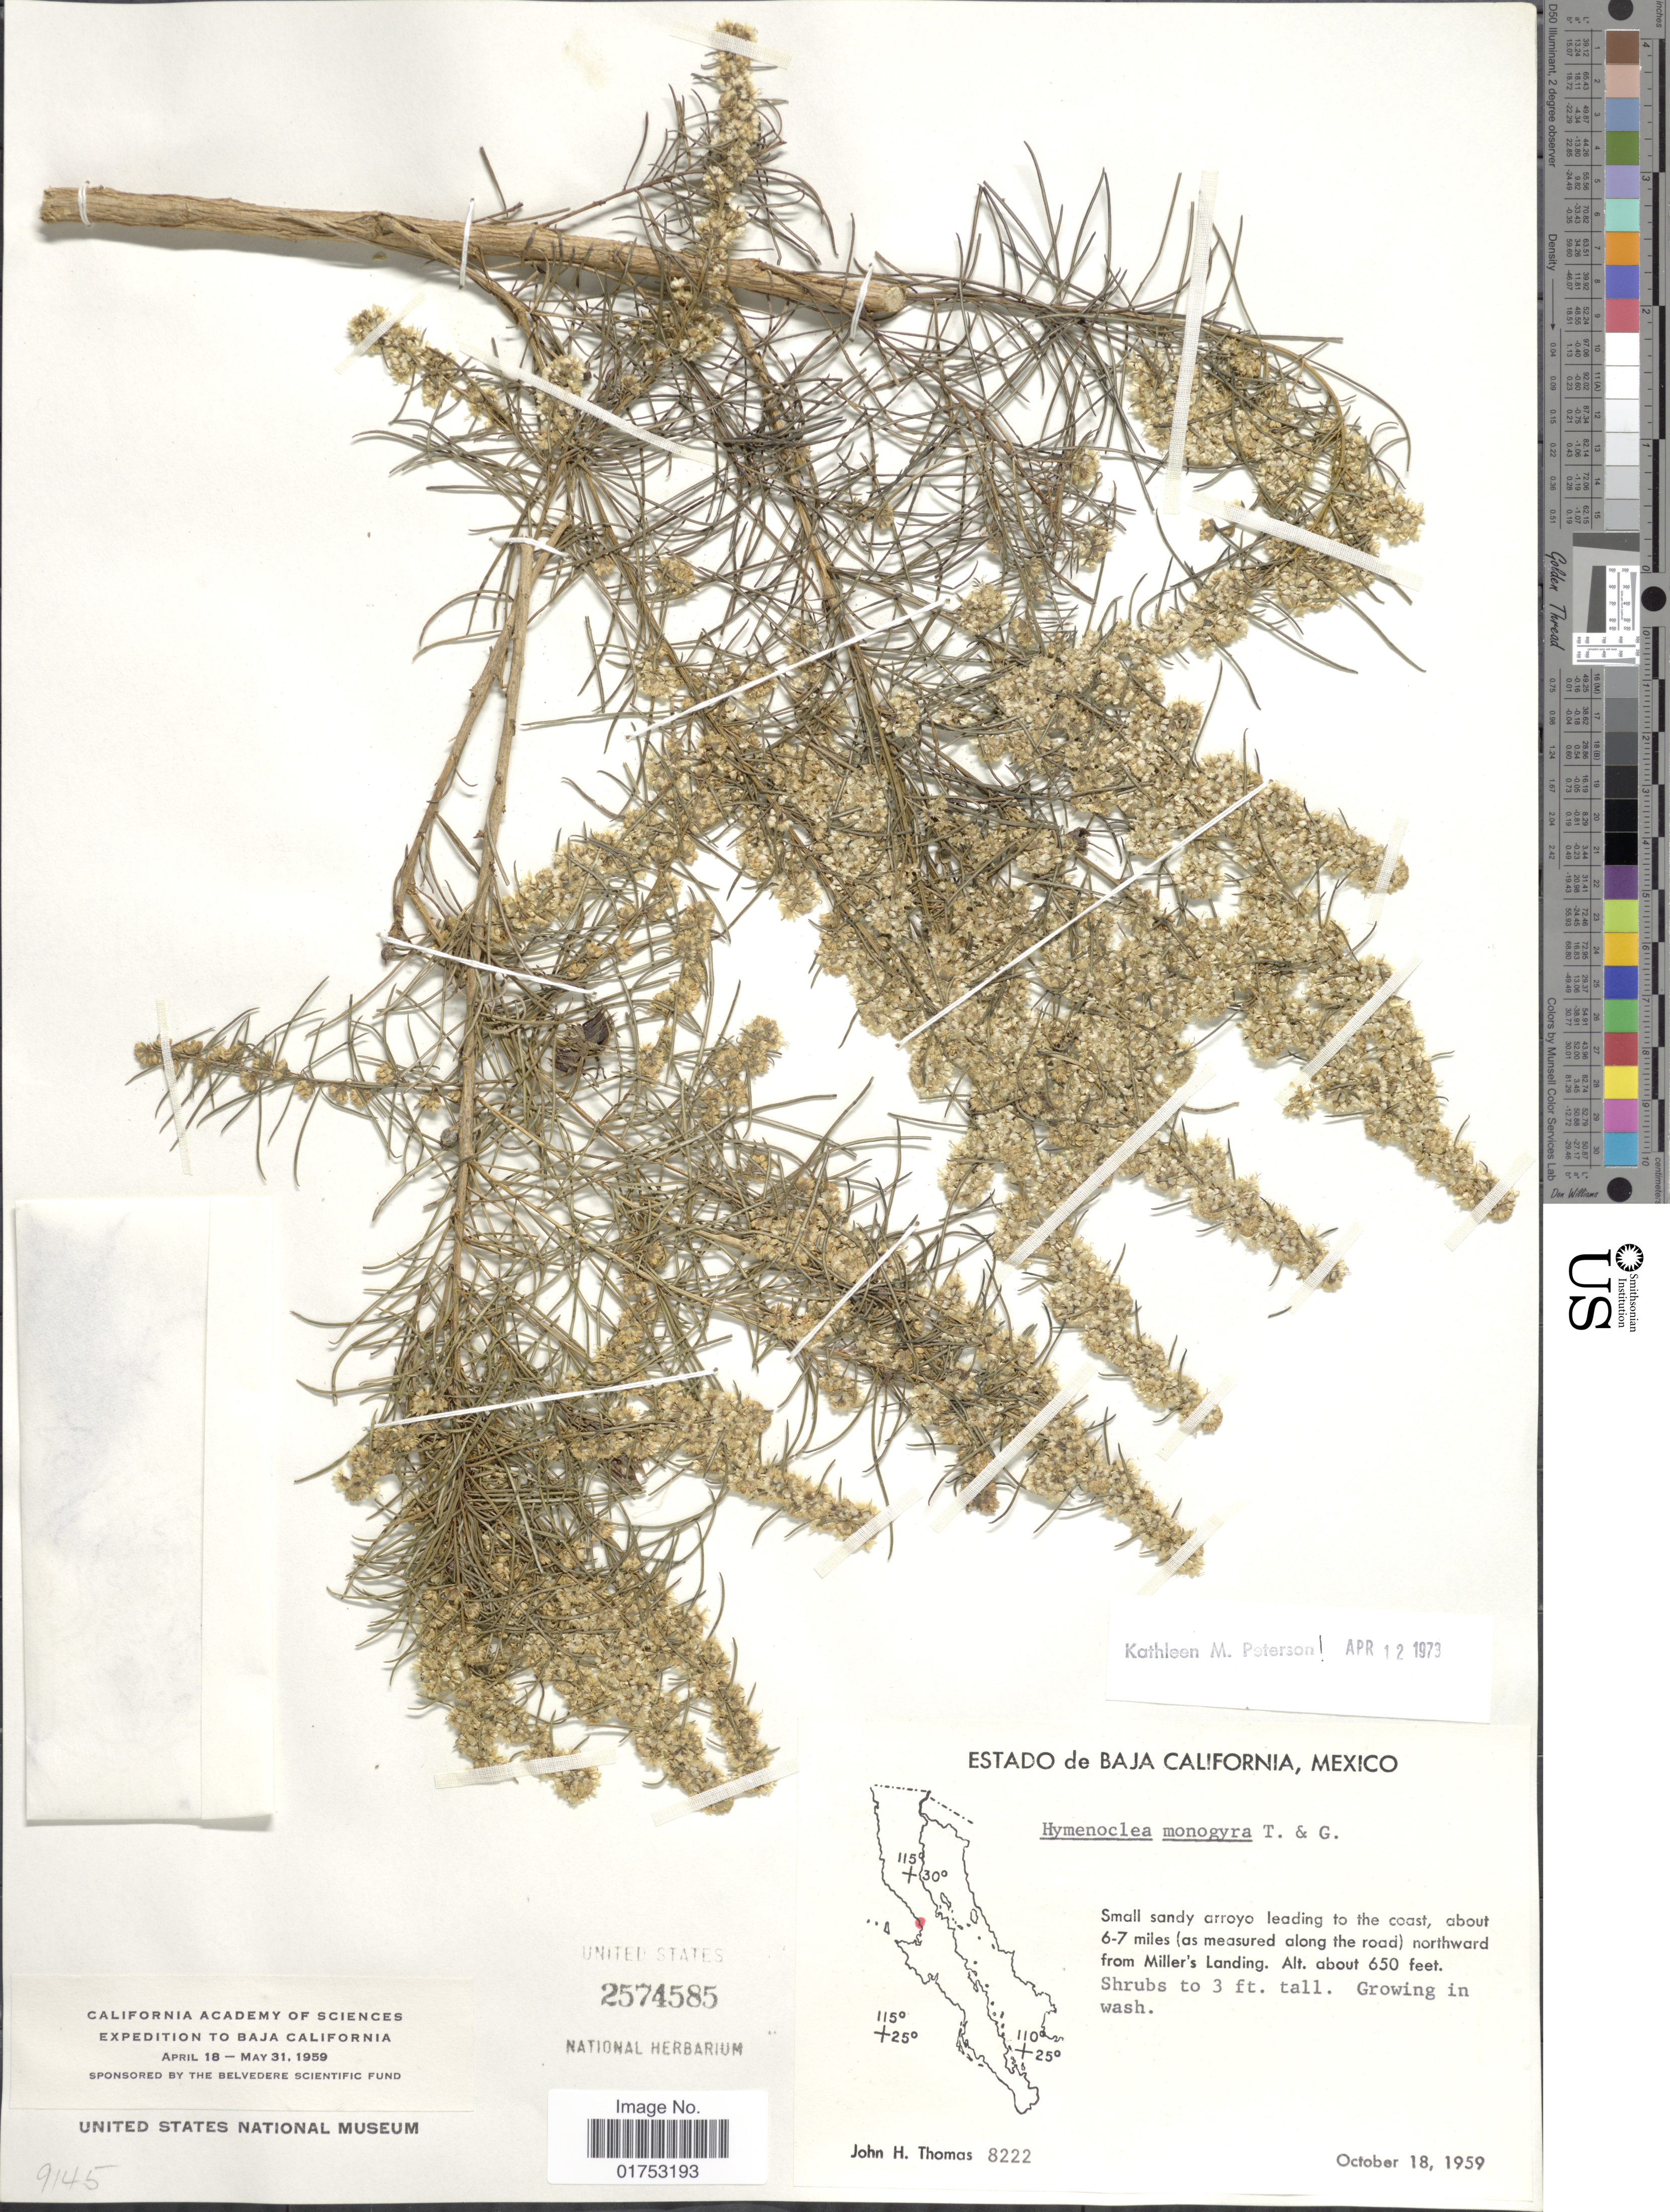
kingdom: Plantae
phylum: Tracheophyta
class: Magnoliopsida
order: Asterales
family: Asteraceae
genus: Hymenoclea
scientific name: Hymenoclea monogyra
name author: Torr. & A. Gray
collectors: J. H. Thomas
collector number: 8222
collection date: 1959-10-18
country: Mexico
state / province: Baja California Norte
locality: About 6-7 miles (as measured along the road) northward from Miller's Landing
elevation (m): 198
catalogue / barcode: US 2574585